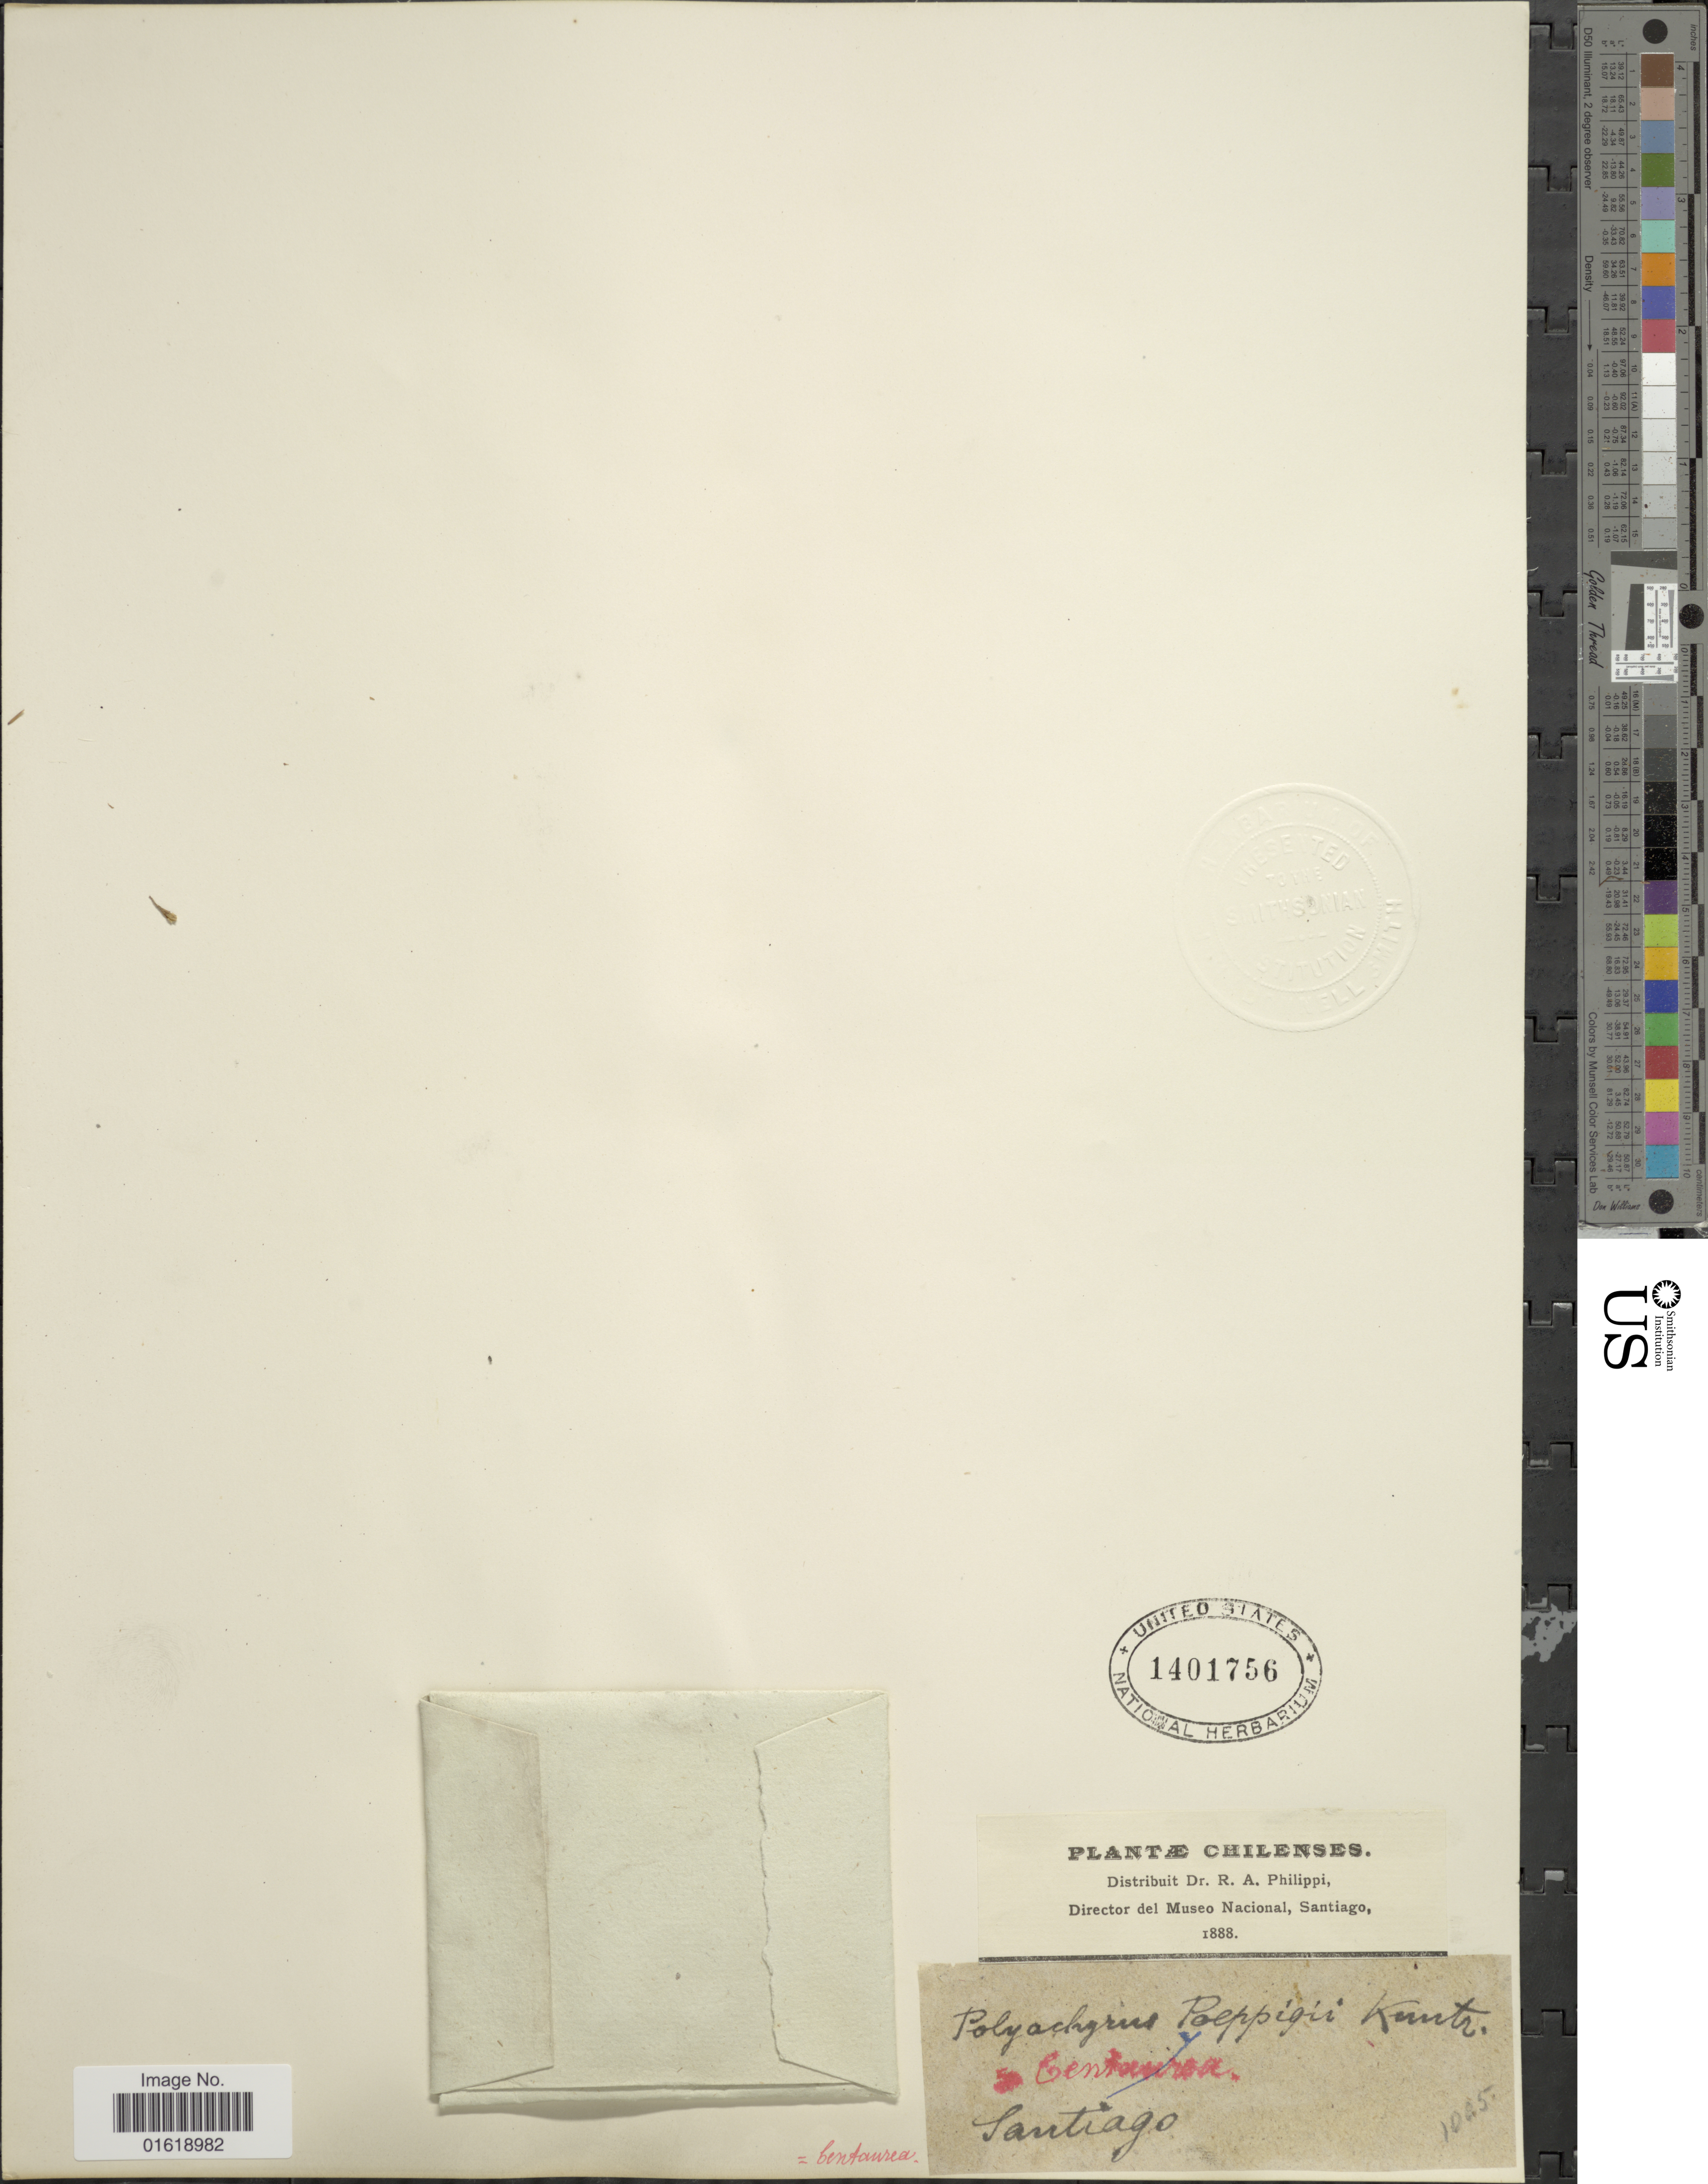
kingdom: Plantae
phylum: Tracheophyta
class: Magnoliopsida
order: Asterales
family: Asteraceae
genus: Polyachyrus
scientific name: Polyachyrus poeppigii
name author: Kunze ex Less.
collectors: R. A. Philippi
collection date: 1888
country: Chile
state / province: Región Metropolitana (RM)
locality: Santiago.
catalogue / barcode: US 1401756